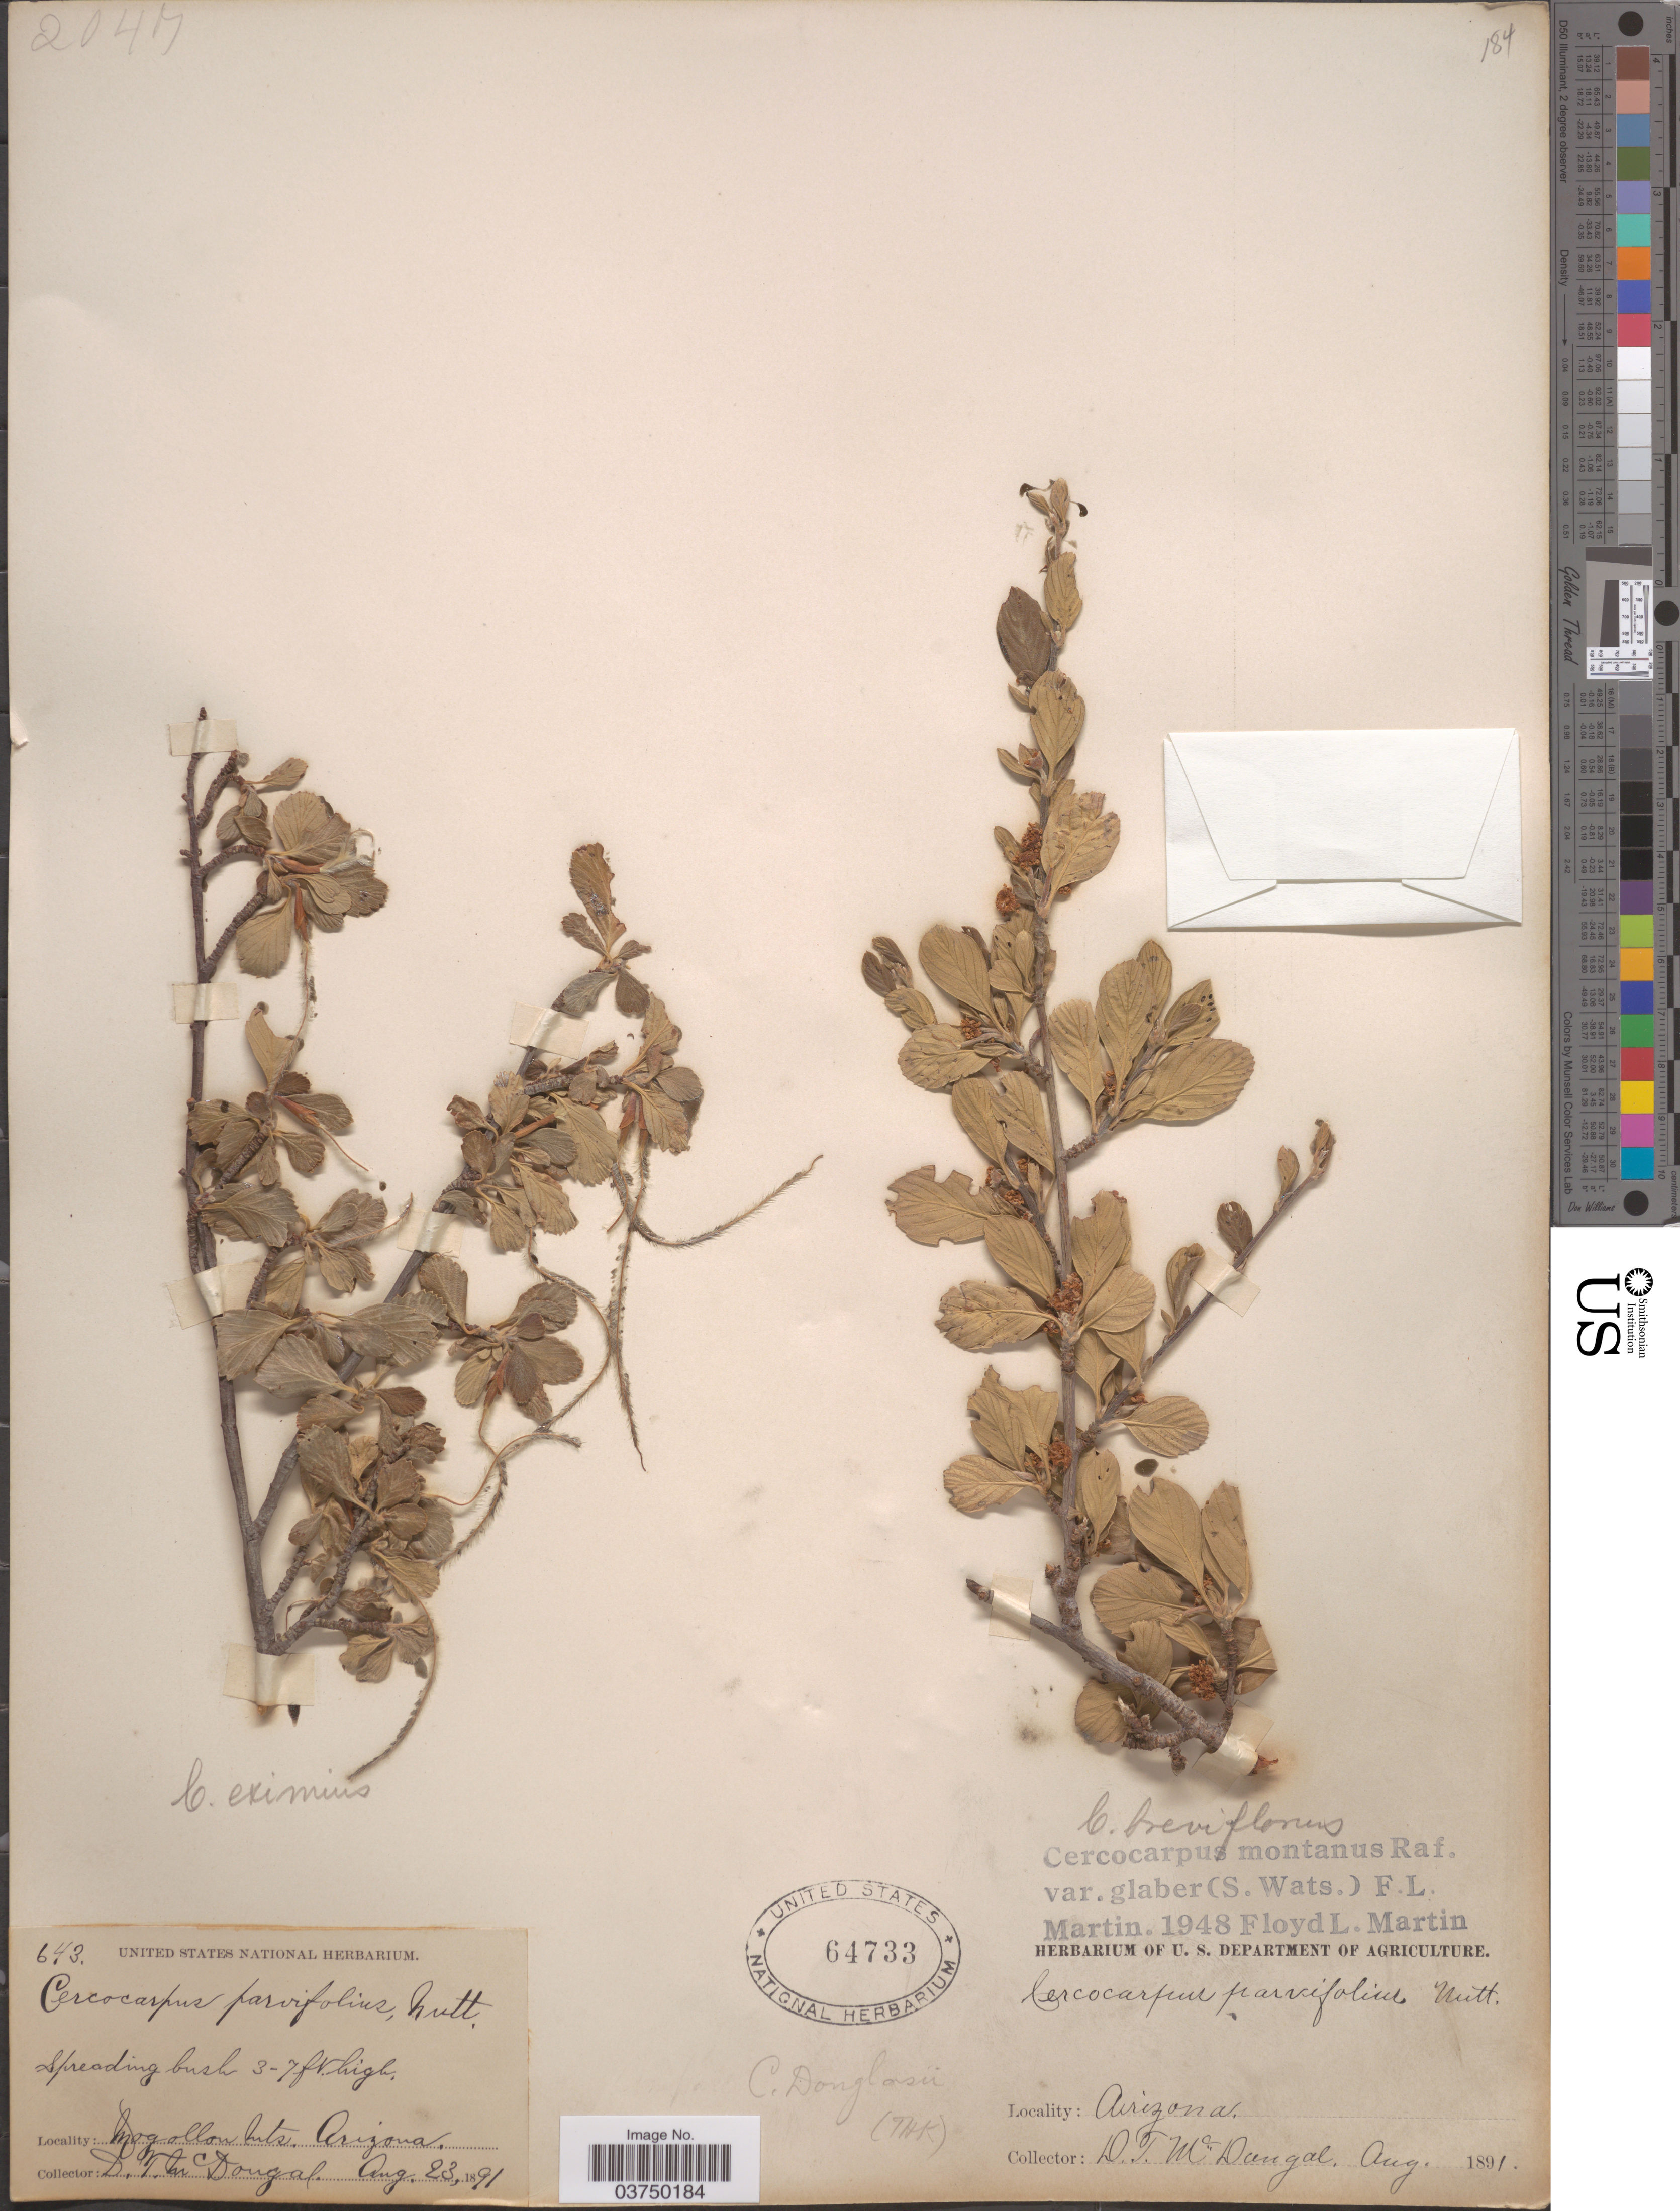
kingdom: Plantae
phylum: Tracheophyta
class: Magnoliopsida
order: Rosales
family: Rosaceae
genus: Cercocarpus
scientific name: Cercocarpus montanus var. glaber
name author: (S. Watson) F.L. Martin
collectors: D. Dongal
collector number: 643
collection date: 1891-08-23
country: United States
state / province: Arizona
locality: Mogollon Mts.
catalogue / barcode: US 64733